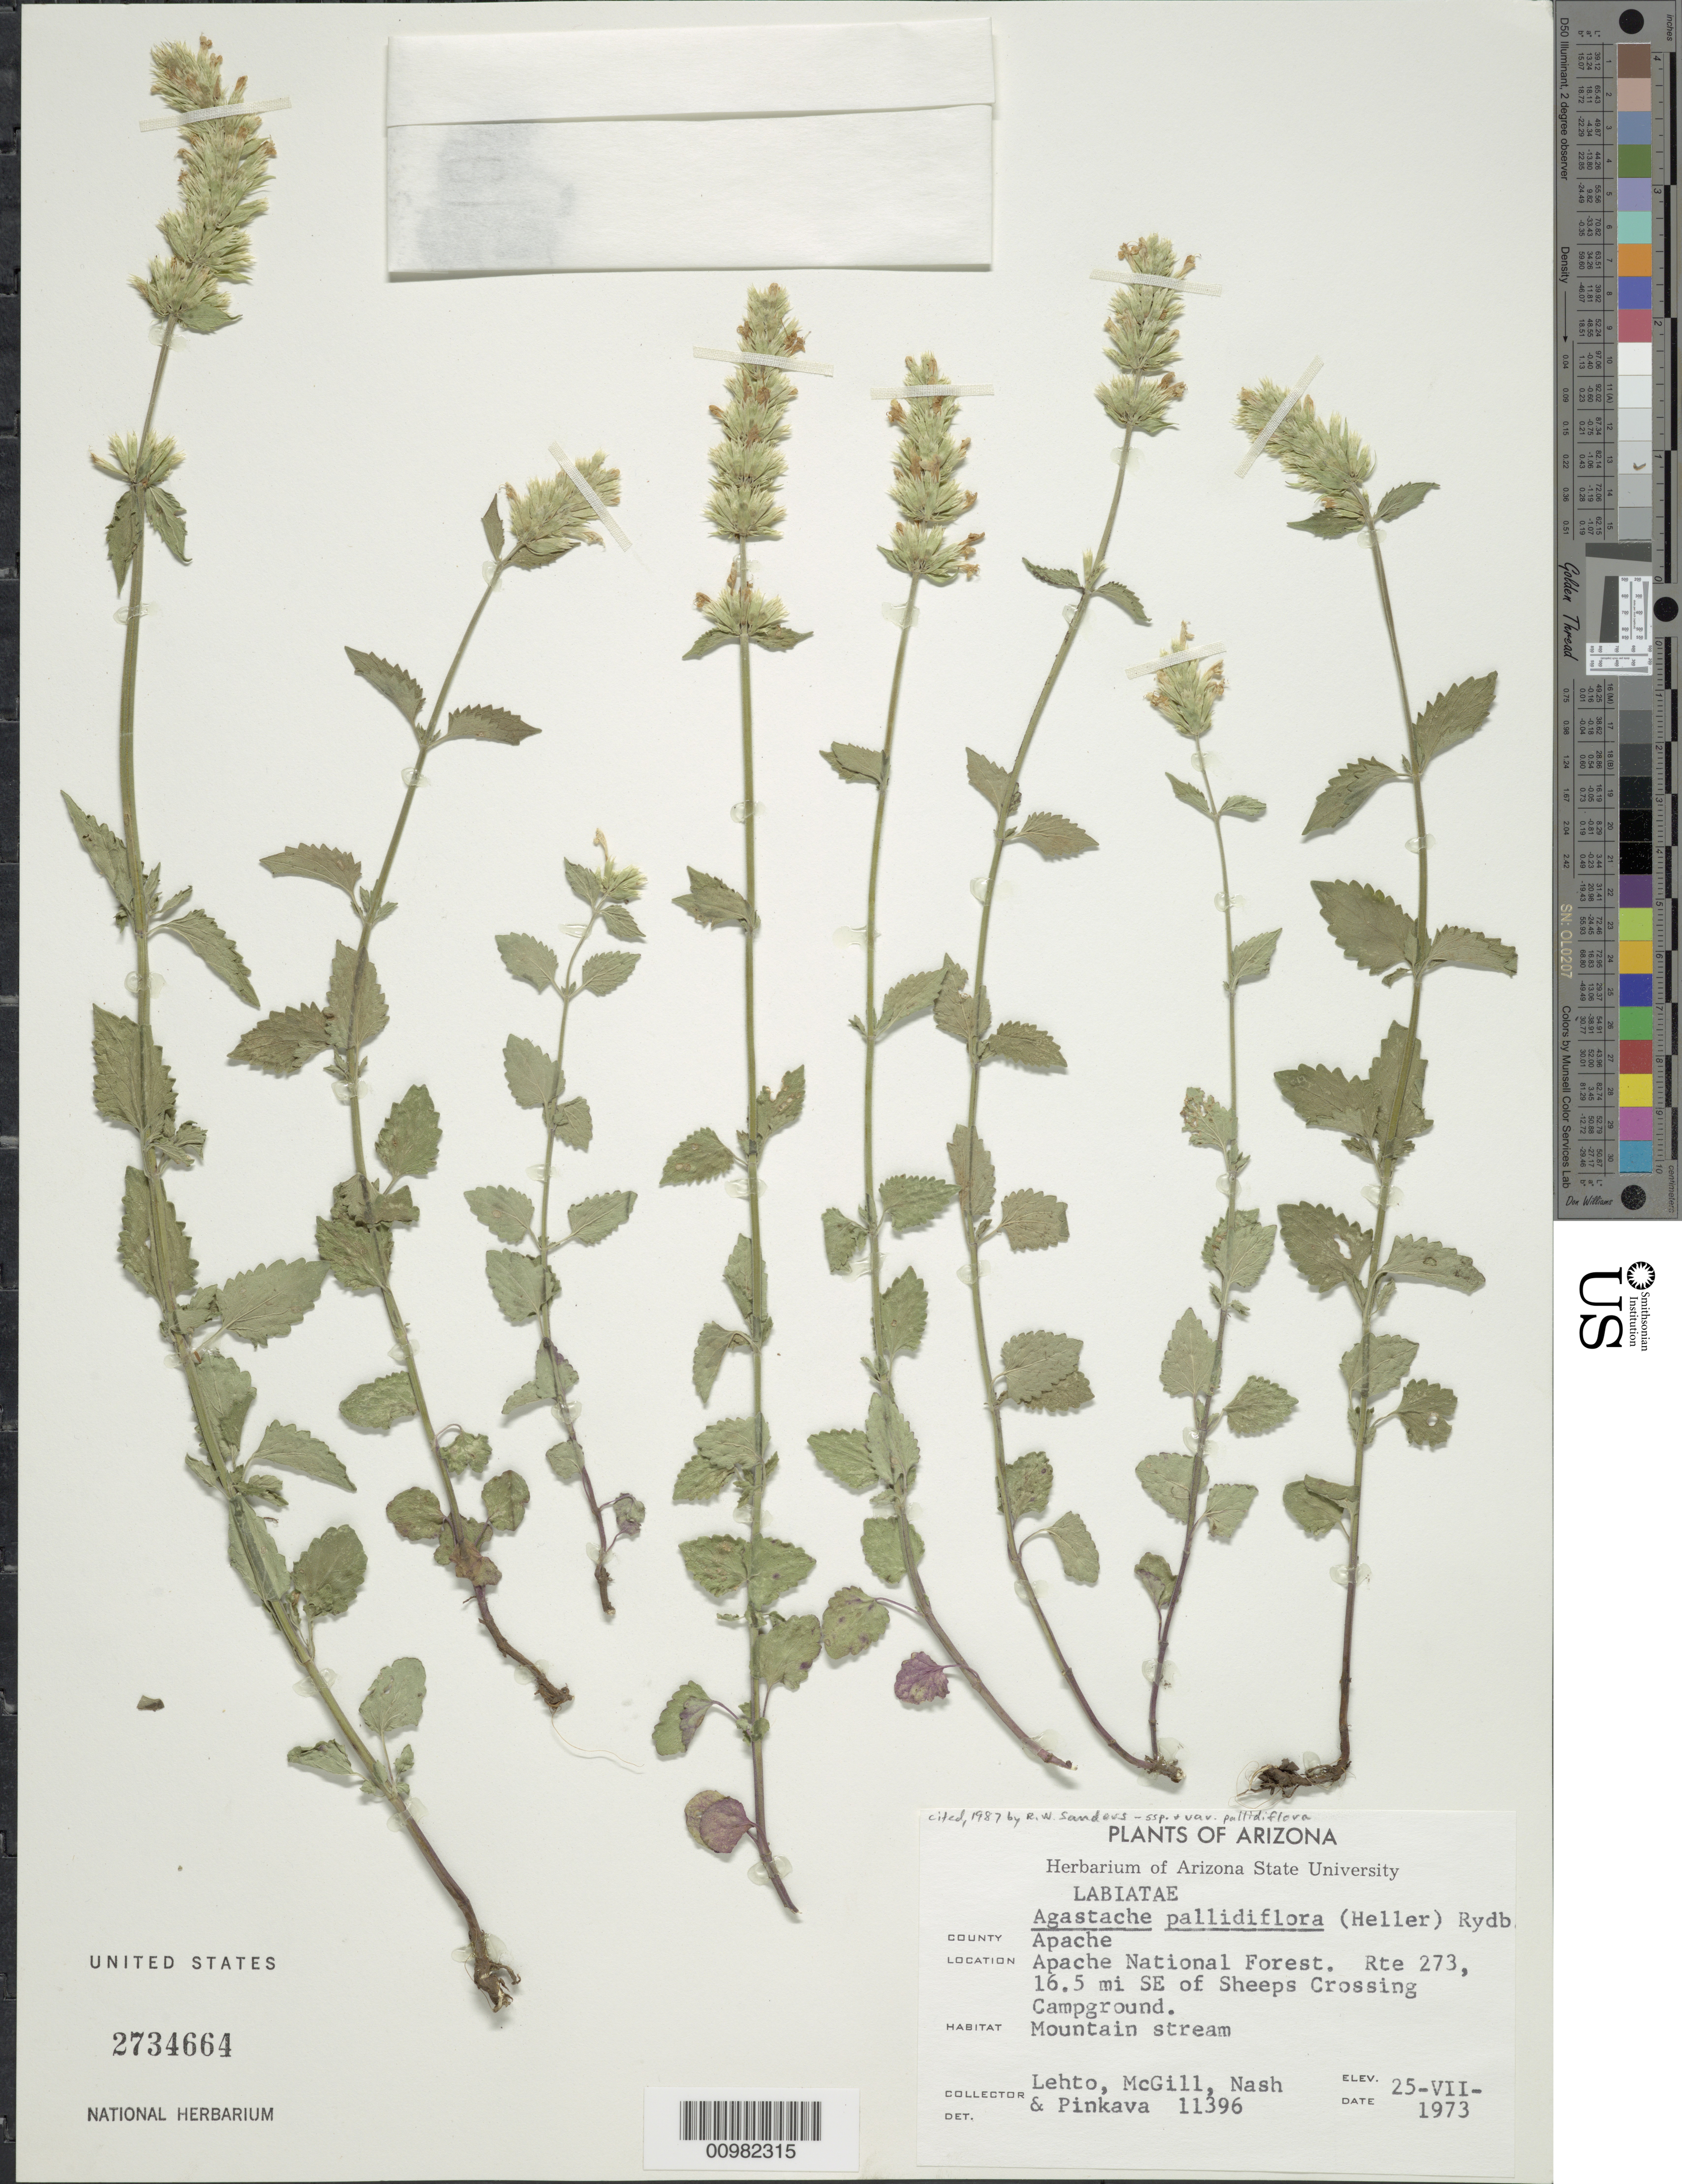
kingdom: Plantae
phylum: Tracheophyta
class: Magnoliopsida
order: Lamiales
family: Lamiaceae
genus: Agastache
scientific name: Agastache pallidiflora var. pallidiflora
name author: (A. Heller) Rydb.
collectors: E. Lehto, L. McGill, G. V. Nash & D. Pinkava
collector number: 11396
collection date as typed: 25 Jul 1973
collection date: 1973-07-25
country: United States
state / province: Arizona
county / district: Apache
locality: Apache National Forest; Rte 273; 16.5 mi. SE of Sheeps Crossing Campground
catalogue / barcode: US 2734664